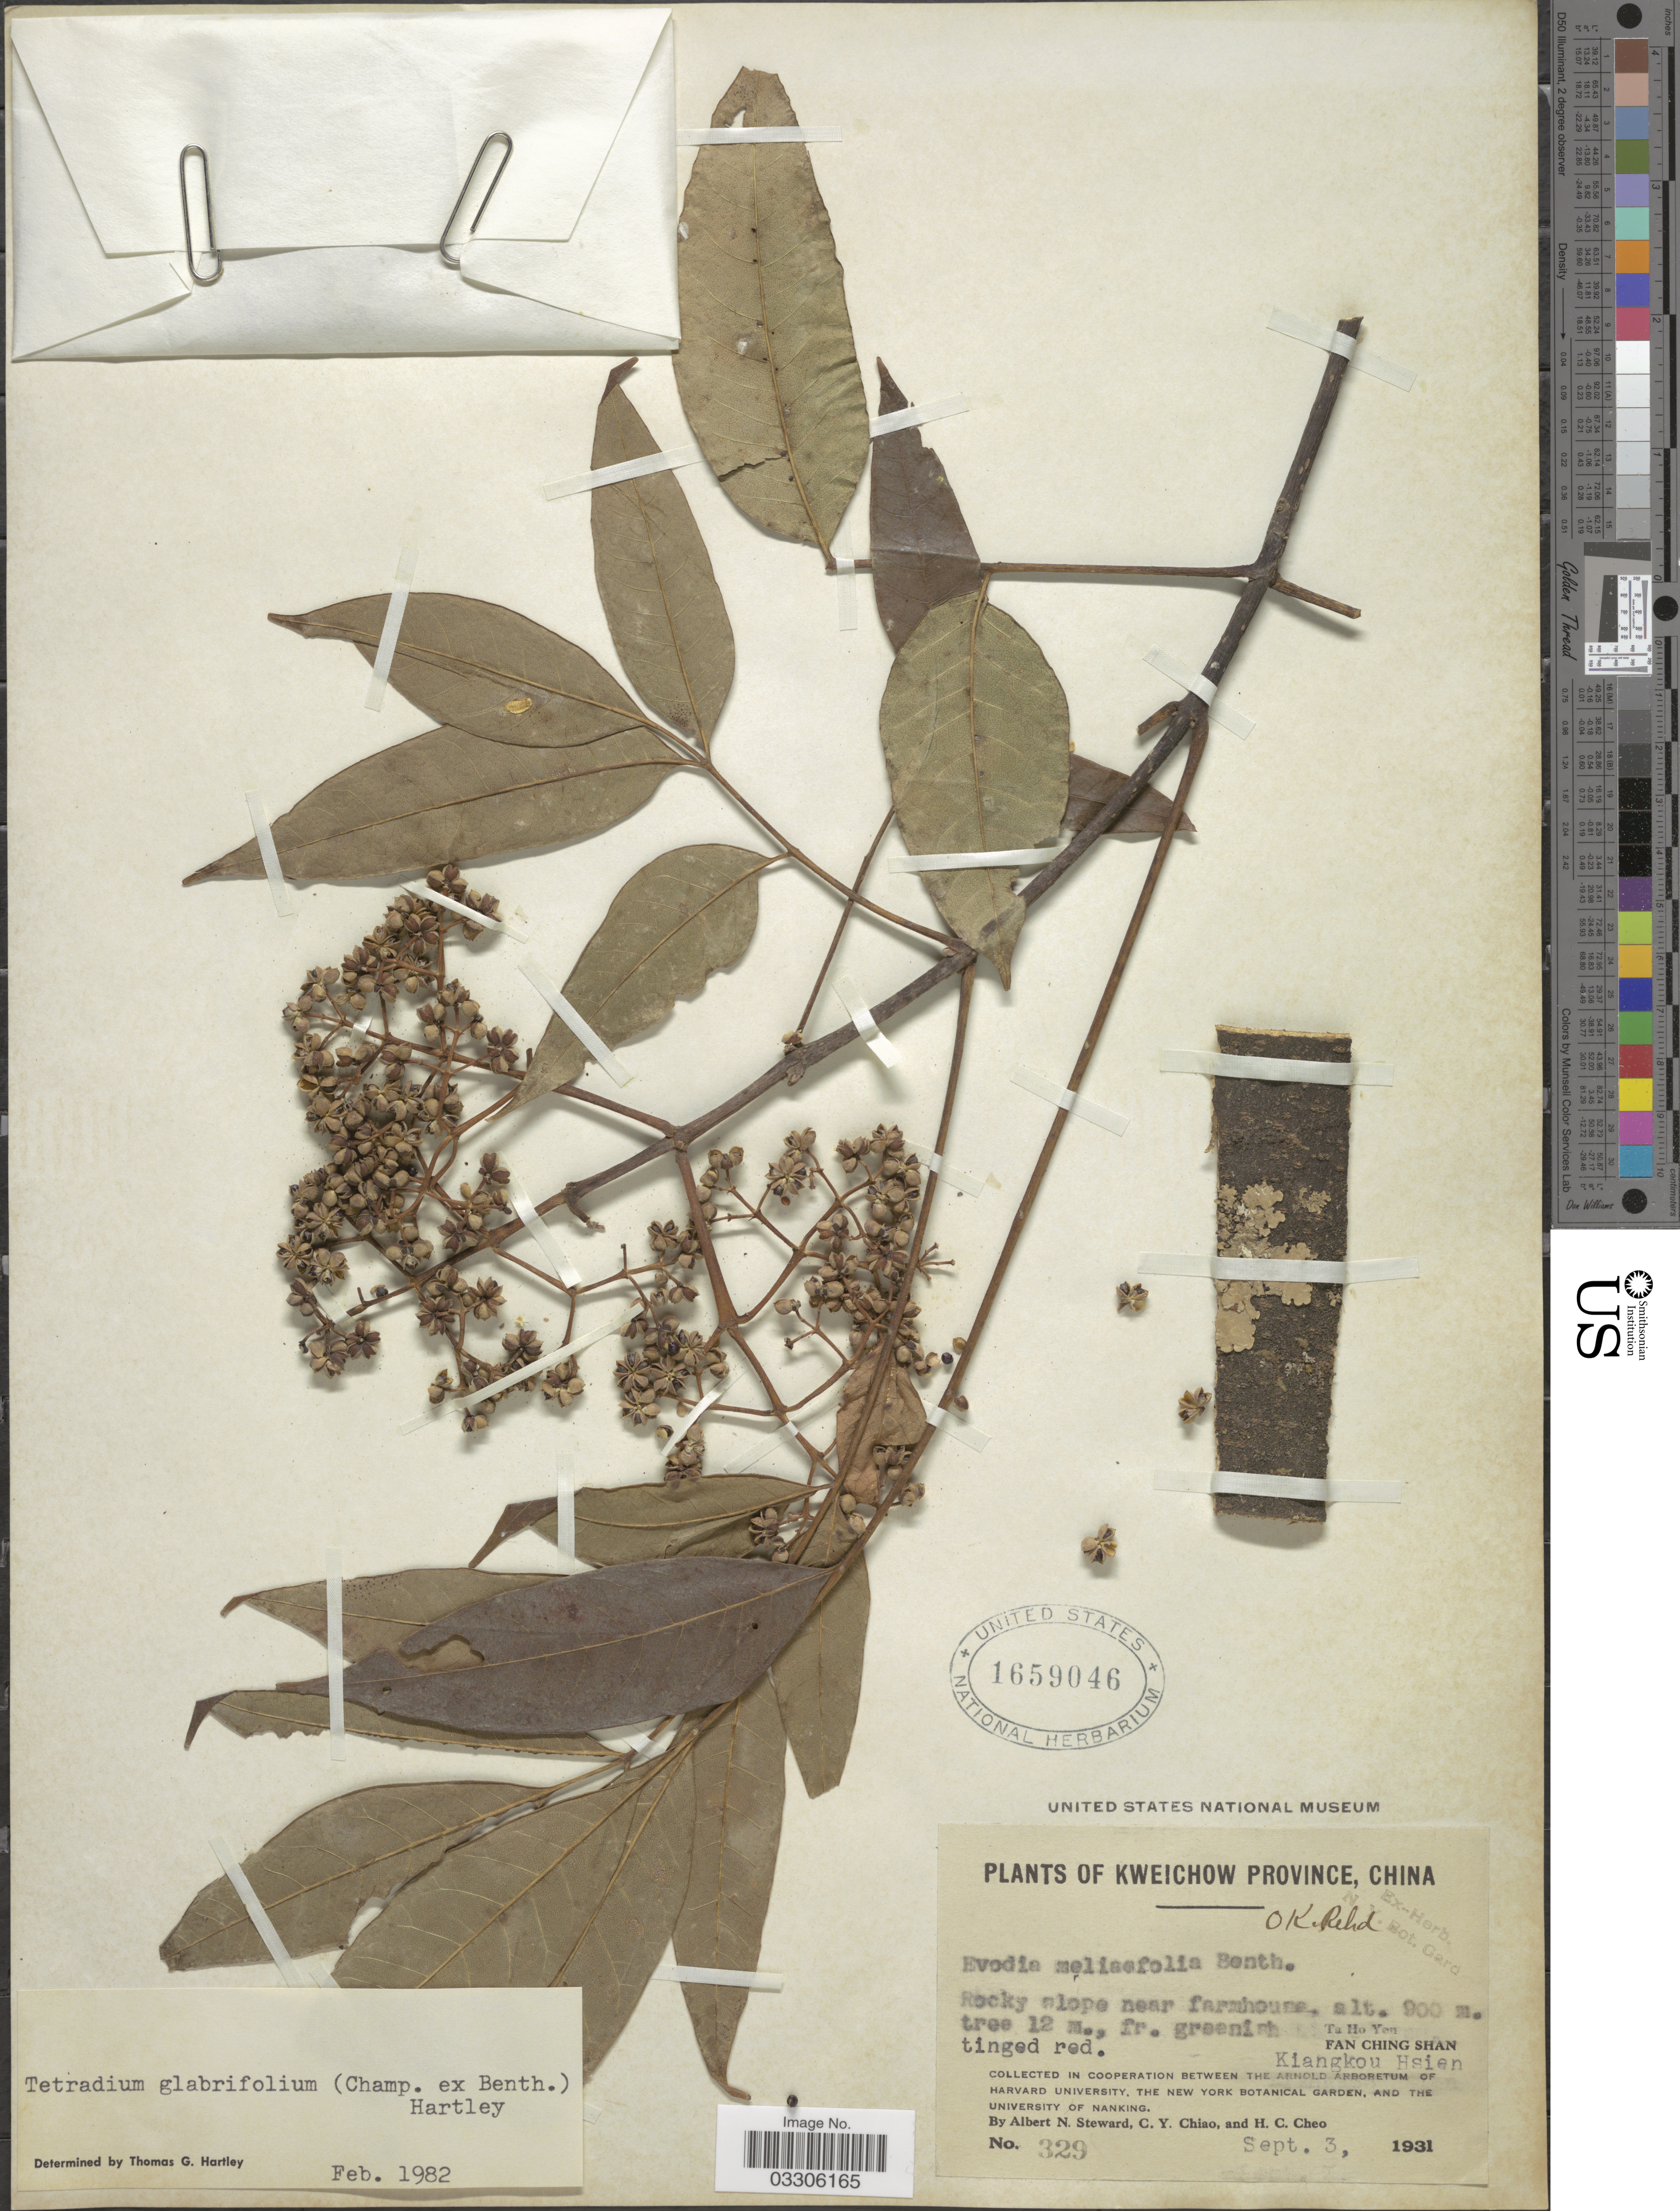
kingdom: Plantae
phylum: Tracheophyta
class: Magnoliopsida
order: Sapindales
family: Rutaceae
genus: Tetradium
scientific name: Tetradium glabrifolium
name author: (Champ. ex Benth.) T.G. Hartley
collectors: A. N. Steward, C. Y. Chiao & H. Cheo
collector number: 329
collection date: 1931-09-03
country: China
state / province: Guizhou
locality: Kweichow Province. Rocky slope near farmhouse. Ta Ho Yen. Fan Ching Shan. Kiangkou Hsien.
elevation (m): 900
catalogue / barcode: US 1659046